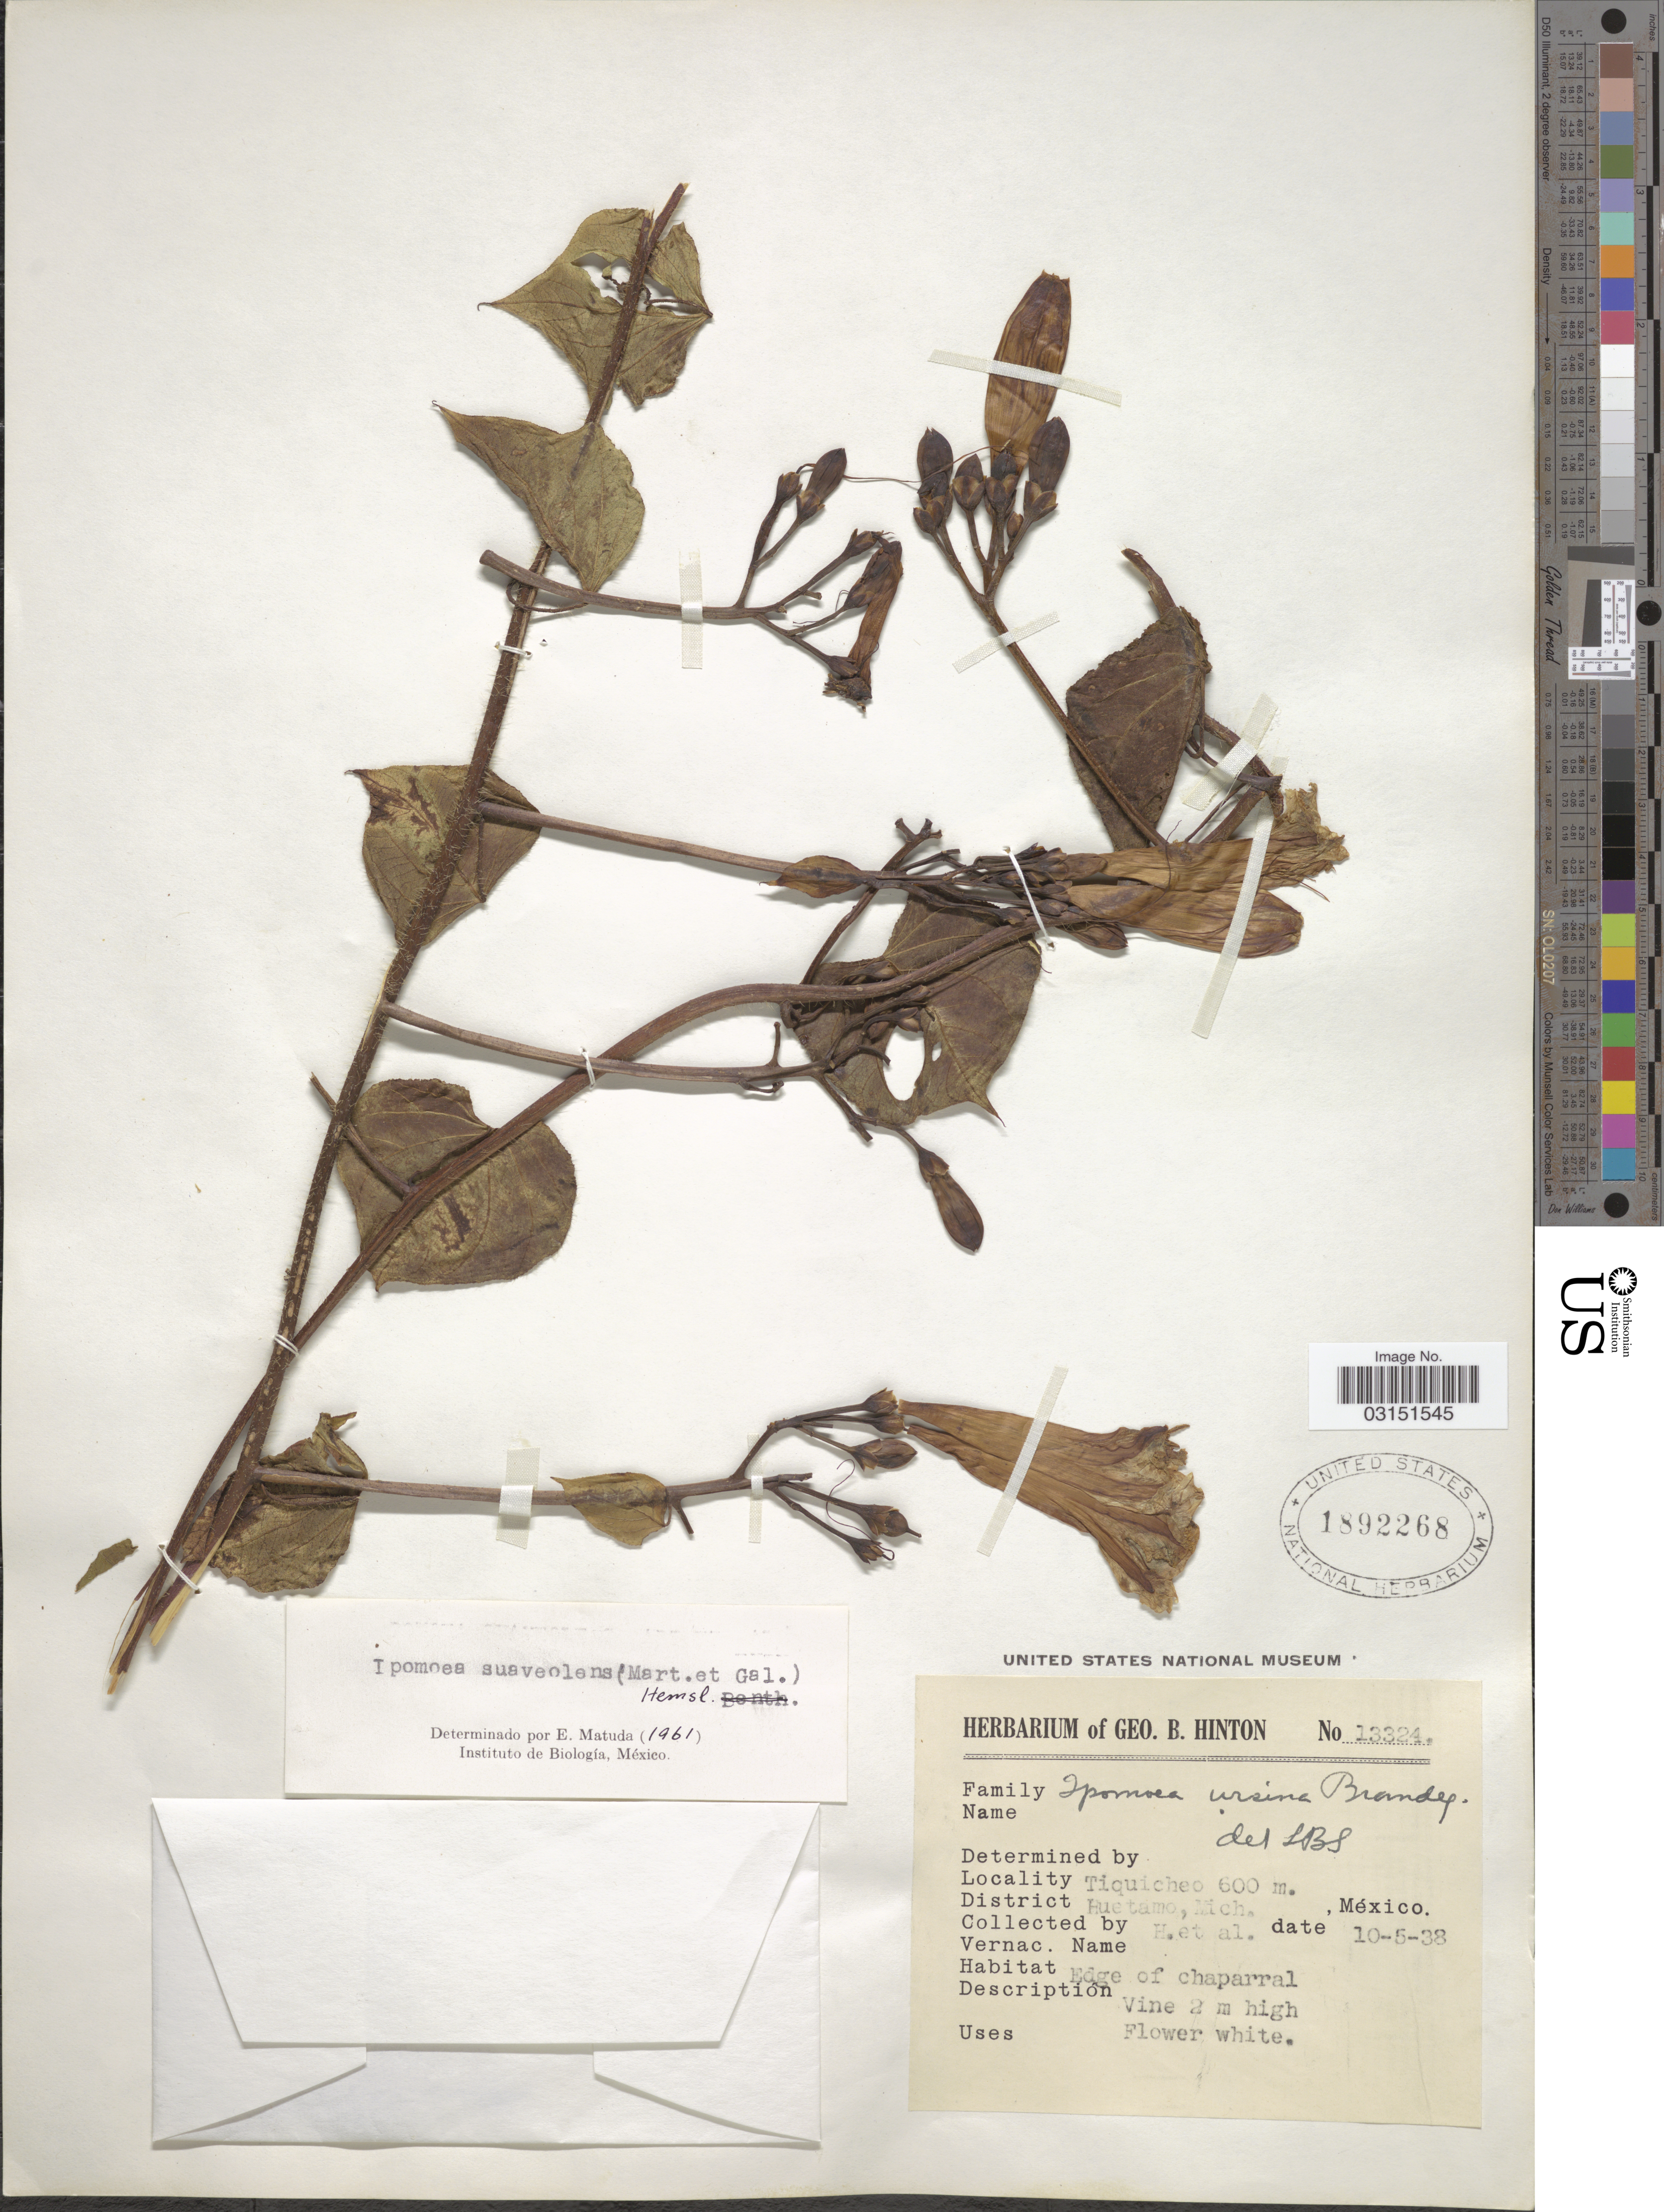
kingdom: Plantae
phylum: Tracheophyta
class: Magnoliopsida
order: Solanales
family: Convolvulaceae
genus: Ipomoea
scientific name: Ipomoea suaveolens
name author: (M. Martens & Galeotti) Hemsl.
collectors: G. B. Hinton & et al.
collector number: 13324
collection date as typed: Transcribed d/m/y: 10/5/38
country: Mexico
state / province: Michoacán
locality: Tiquicheo. District Huetamo.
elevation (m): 600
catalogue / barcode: US 1892268